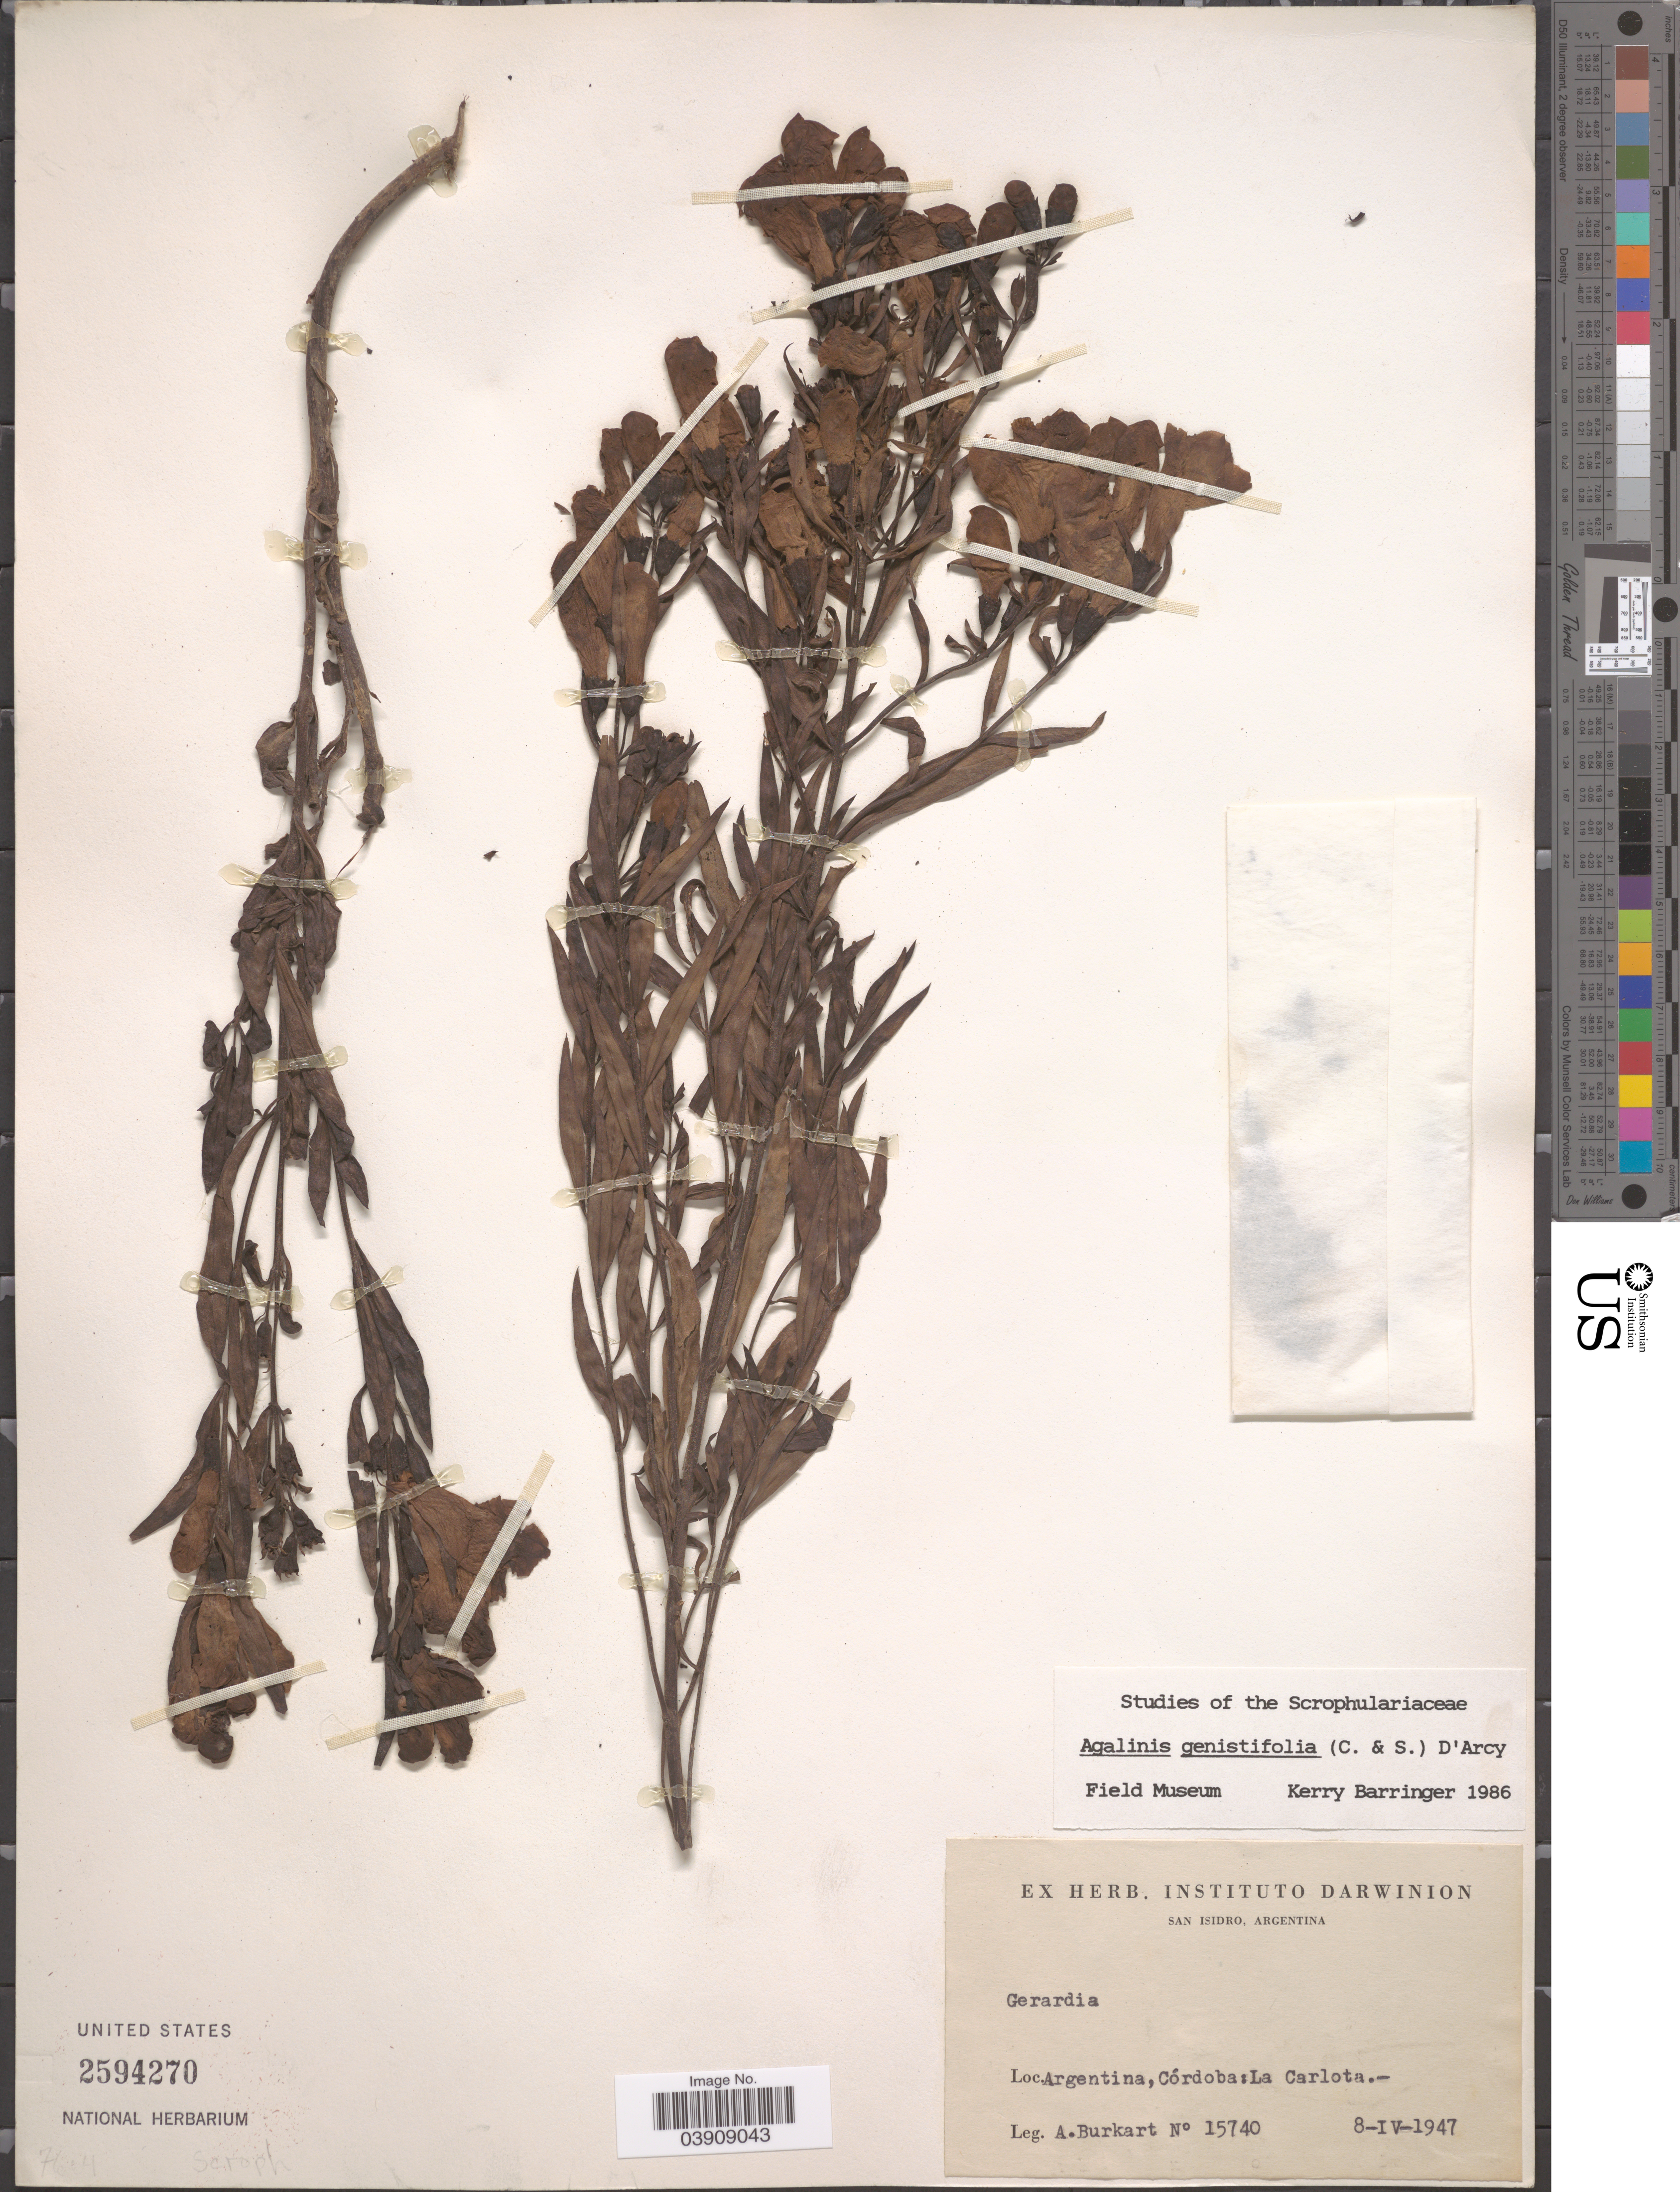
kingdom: Plantae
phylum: Tracheophyta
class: Magnoliopsida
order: Lamiales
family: Orobanchaceae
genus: Agalinis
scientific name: Agalinis genistifolia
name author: (Cham. & Schltdl.) D'Arcy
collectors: A. E. Burkart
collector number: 15740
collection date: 1947-04-08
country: Argentina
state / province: Cordoba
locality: San Isidro. La Carlota.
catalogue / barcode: US 2594270